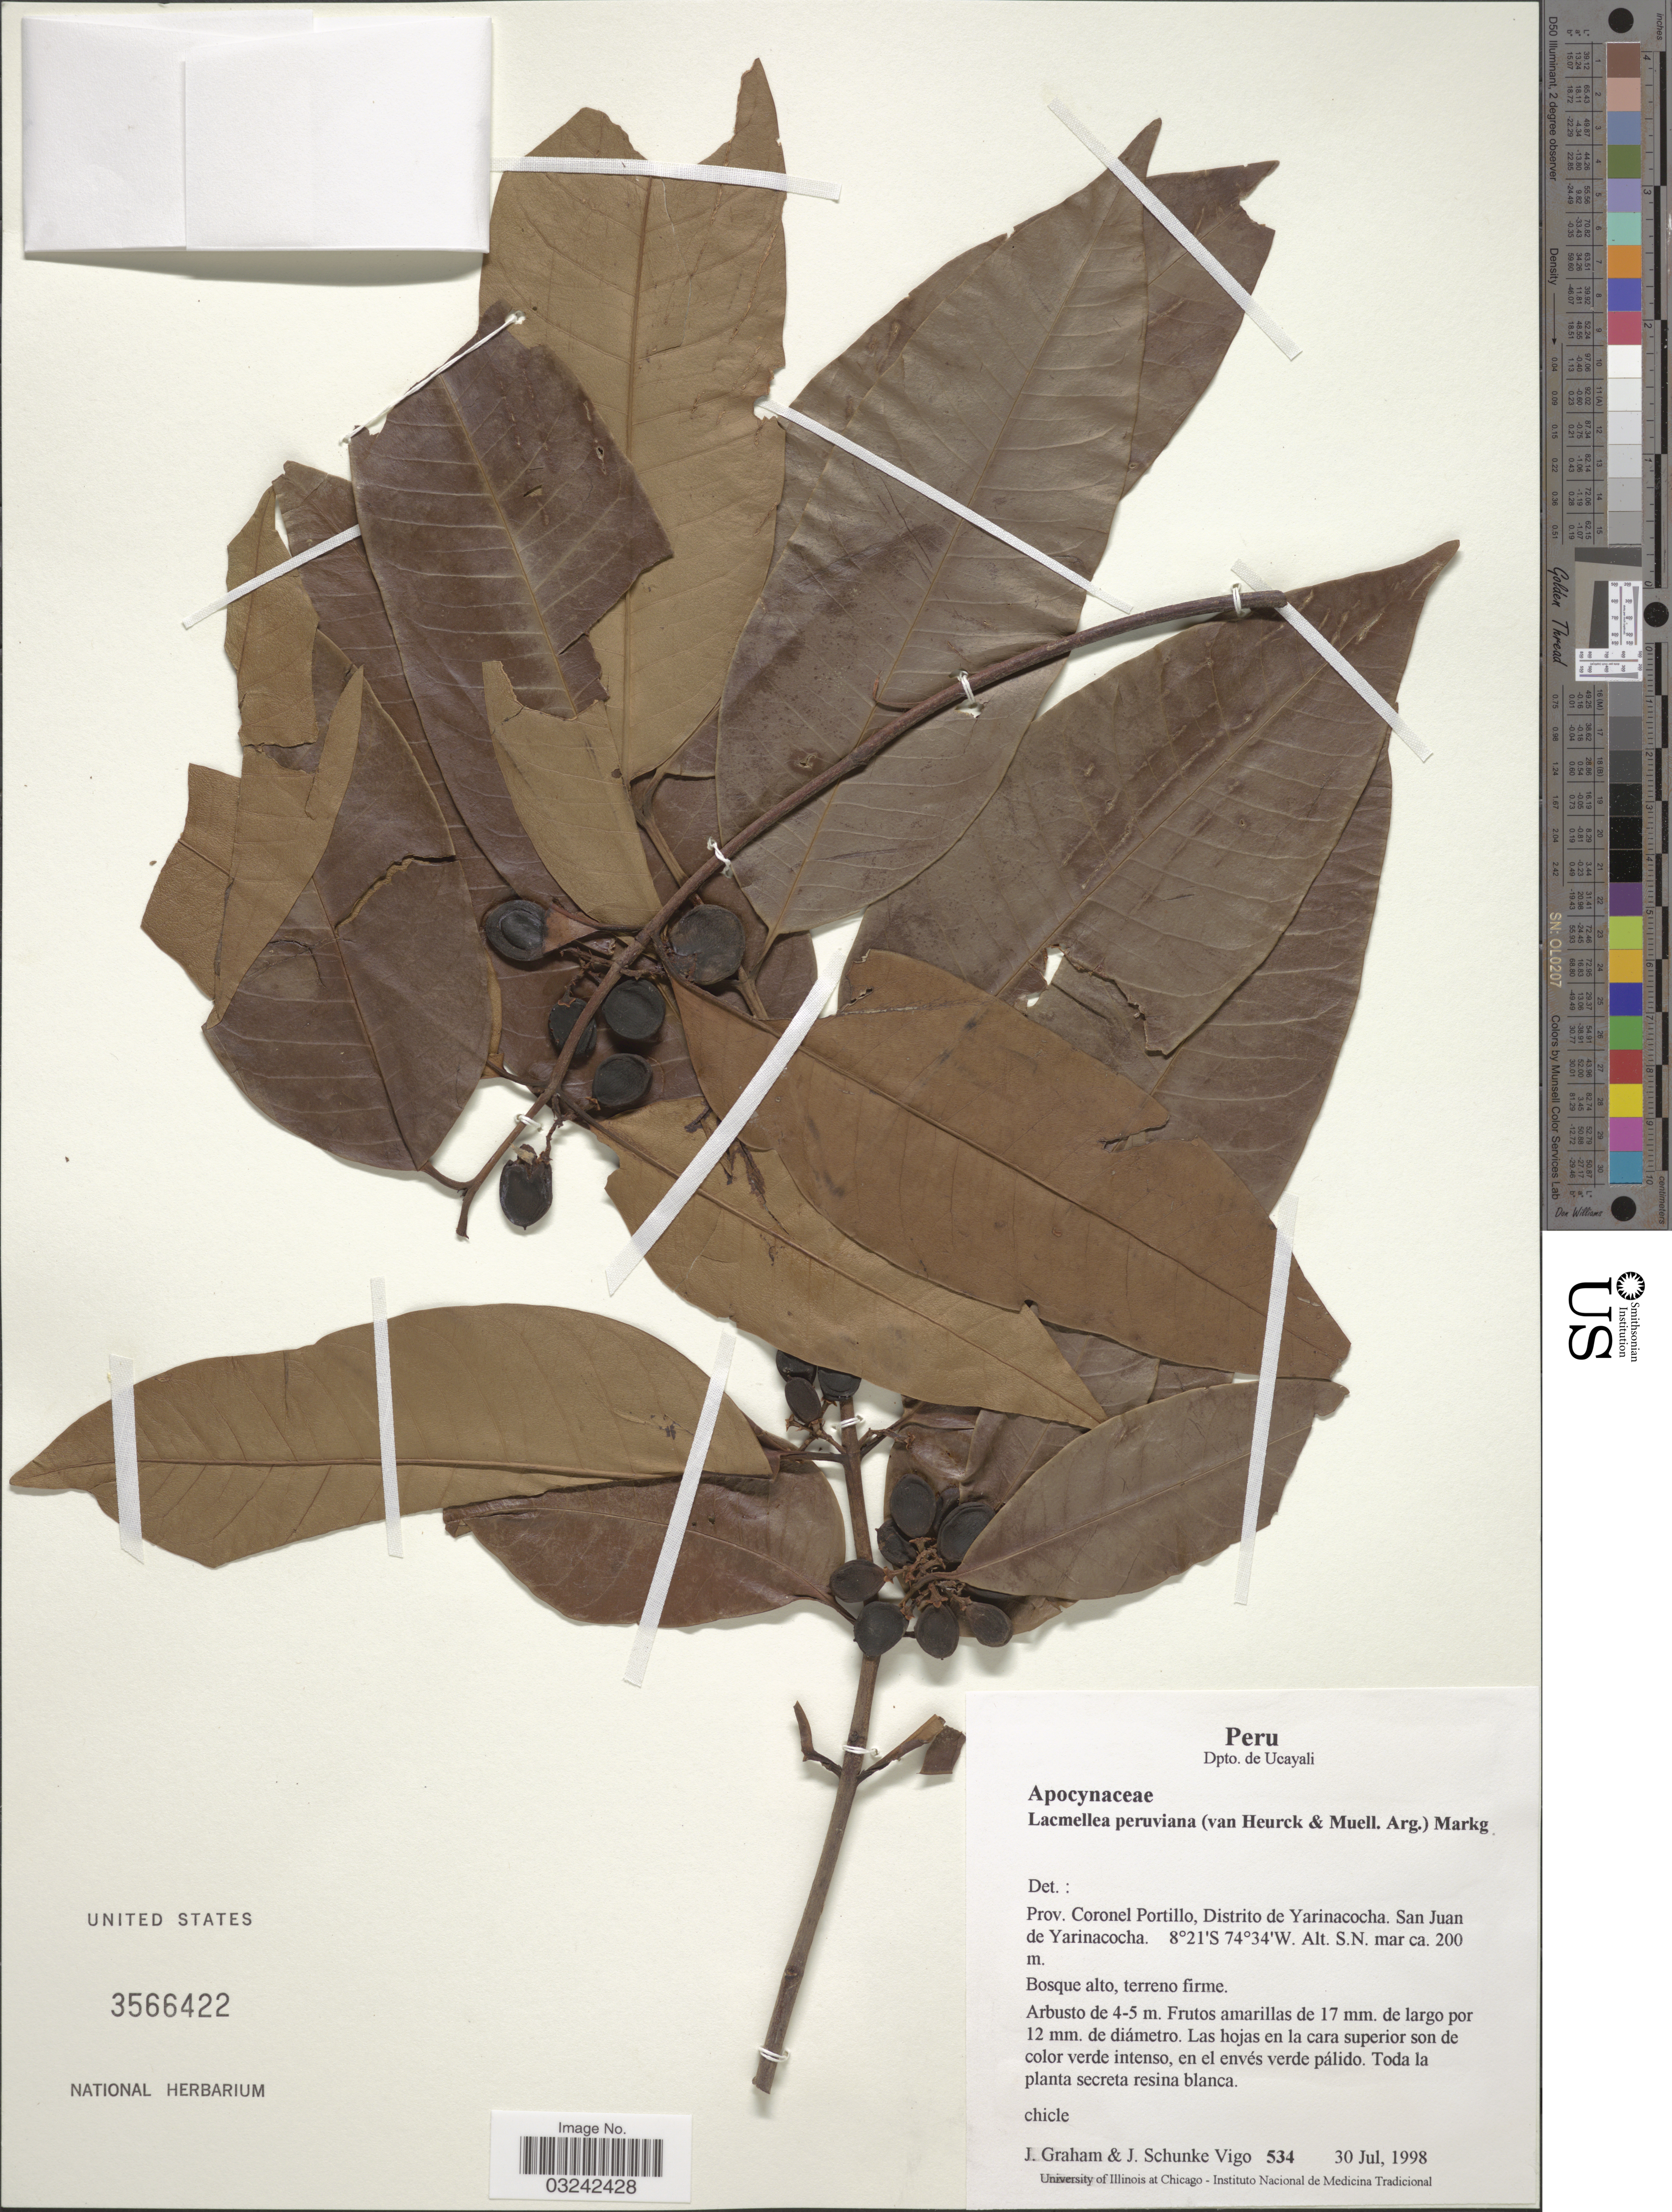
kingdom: Plantae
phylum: Tracheophyta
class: Magnoliopsida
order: Gentianales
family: Apocynaceae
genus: Lacmellea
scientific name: Lacmellea peruviana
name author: (Van Heurck & Müll. Arg.) Markgr.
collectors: J. Graham & J. Schunke Vigo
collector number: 534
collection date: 1998-07-30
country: Peru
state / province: Ucayali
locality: Dpto. de Ucayali. Prov. Coronel Portillo, Distrito de Yarinacocha. San Juan de Yarinacocha.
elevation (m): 200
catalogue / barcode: US 3566422